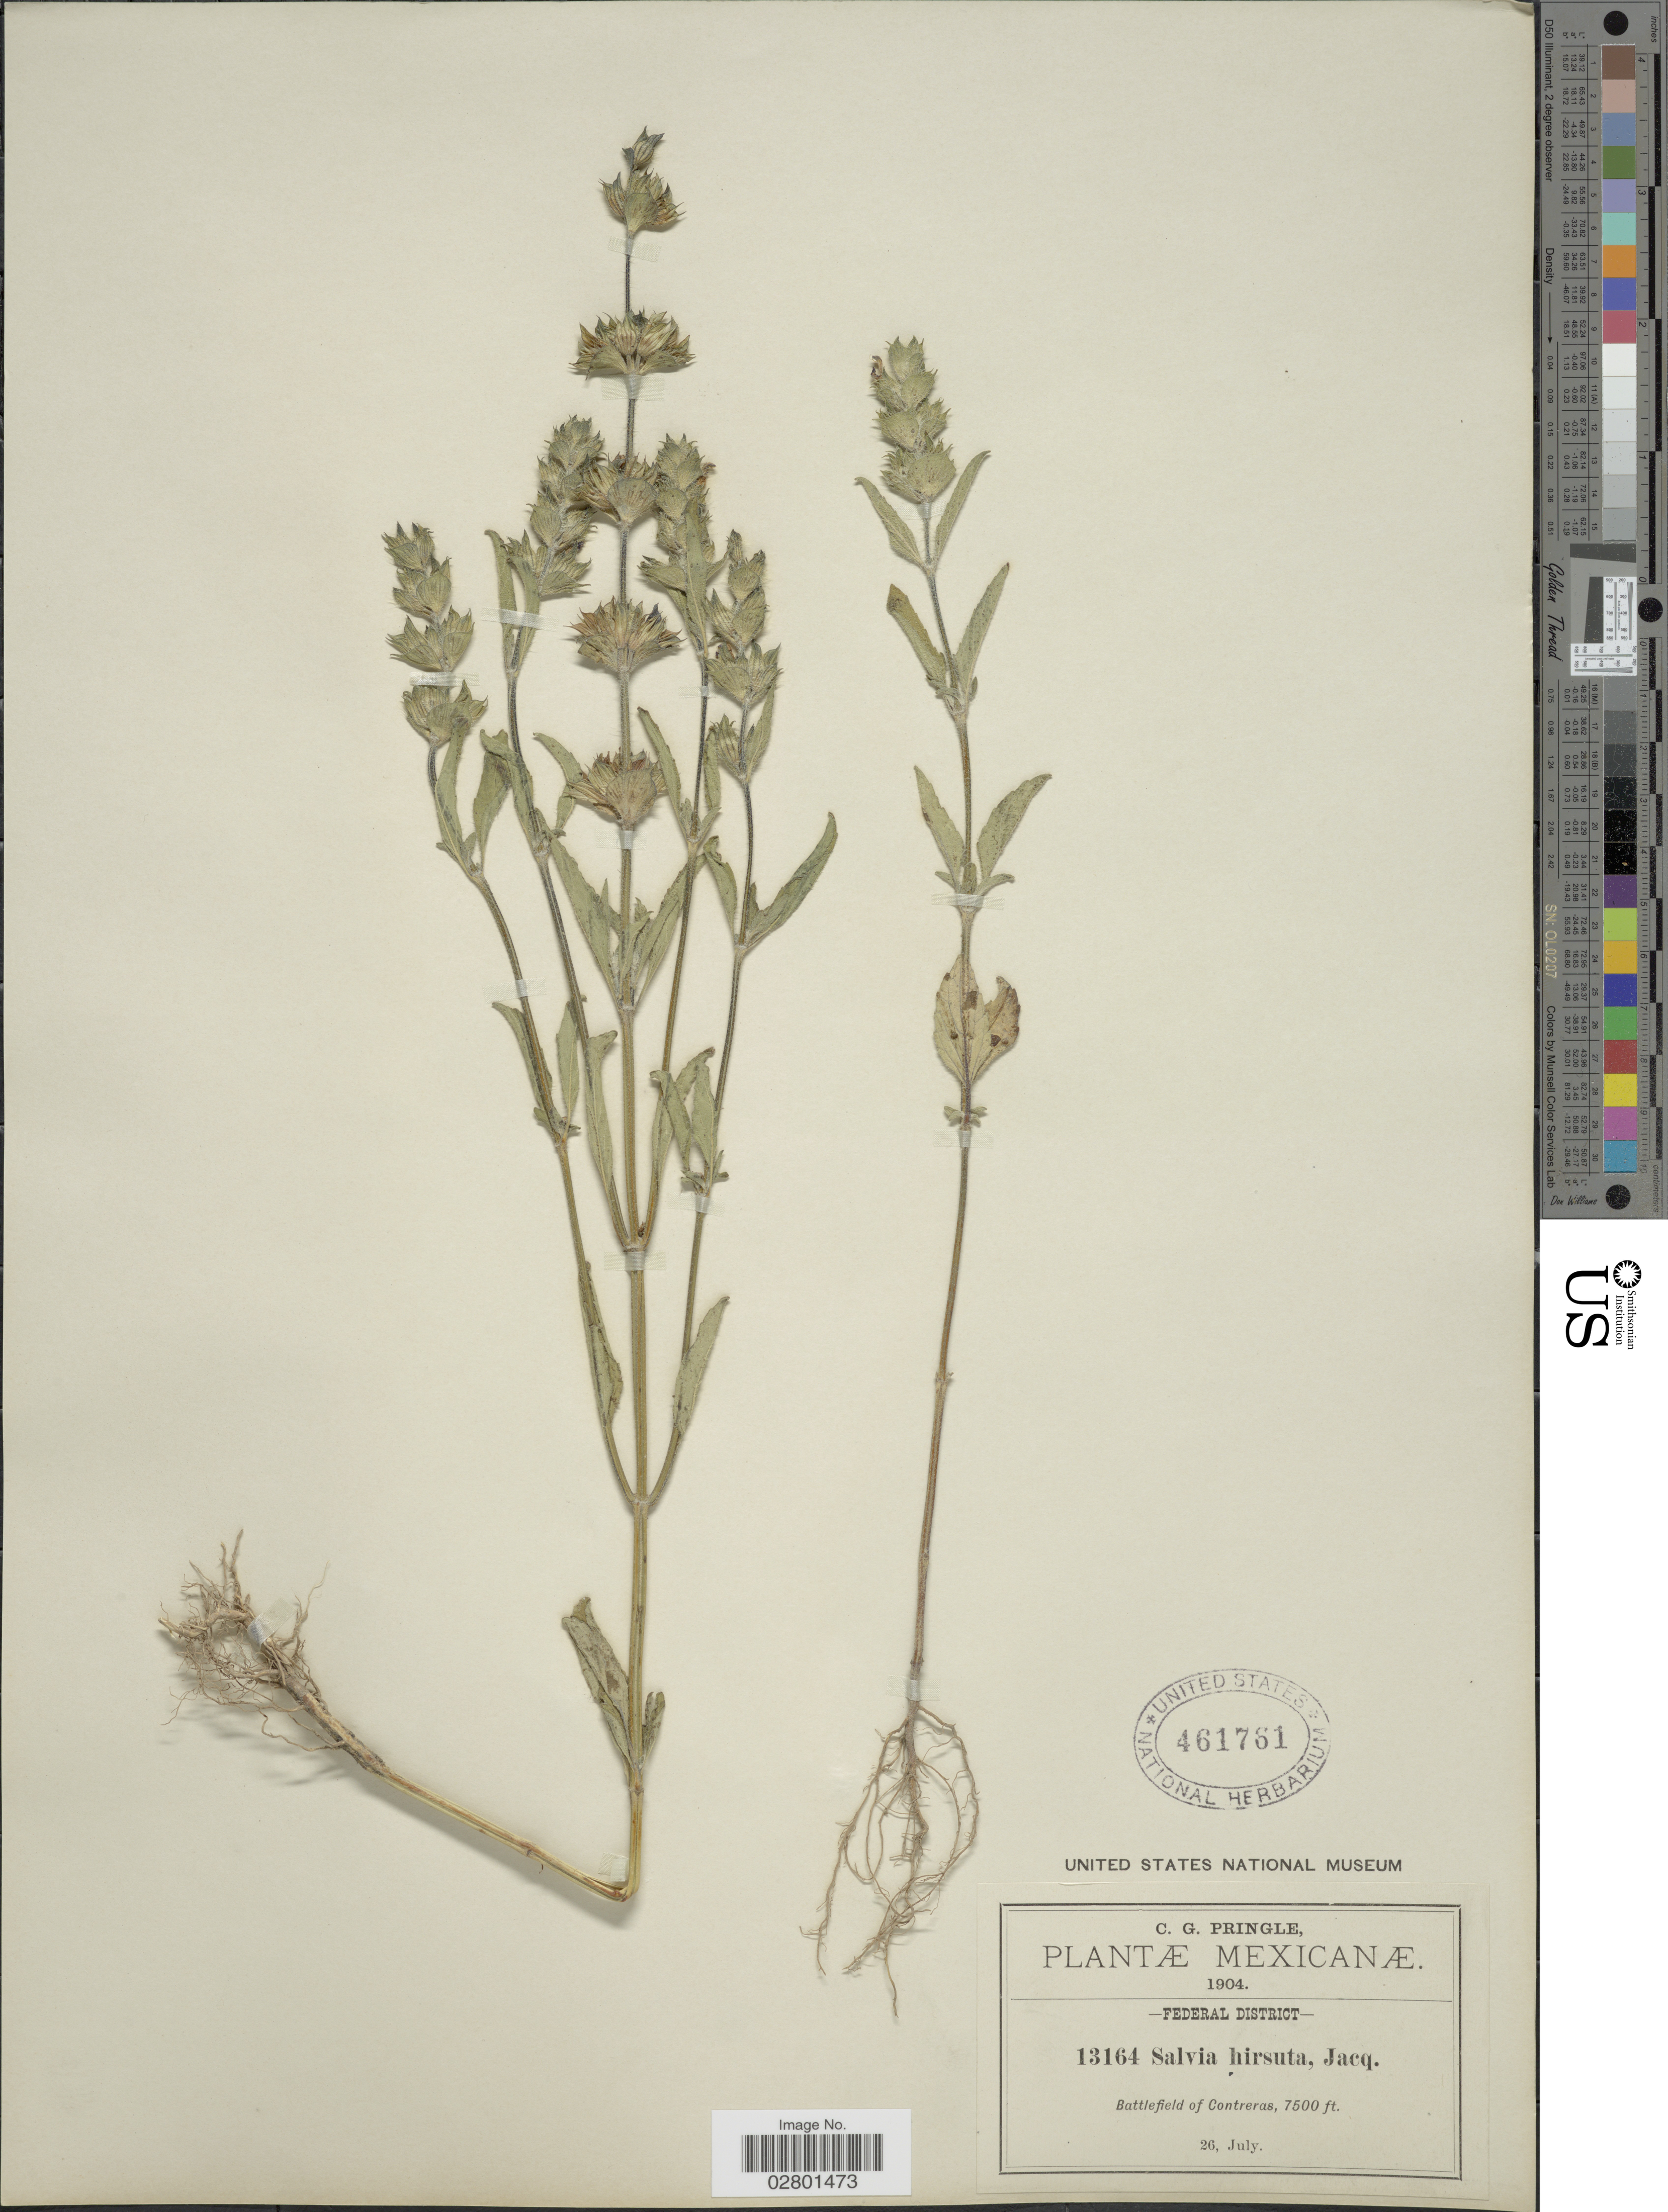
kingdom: Plantae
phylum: Tracheophyta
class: Magnoliopsida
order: Lamiales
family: Lamiaceae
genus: Salvia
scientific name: Salvia hirsuta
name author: Jacq.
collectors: C. G. Pringle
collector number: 13164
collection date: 1904-07-26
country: Mexico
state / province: Distrito Federal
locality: Federal District, Battlefield of Contreras.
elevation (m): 2286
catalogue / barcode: US 461761